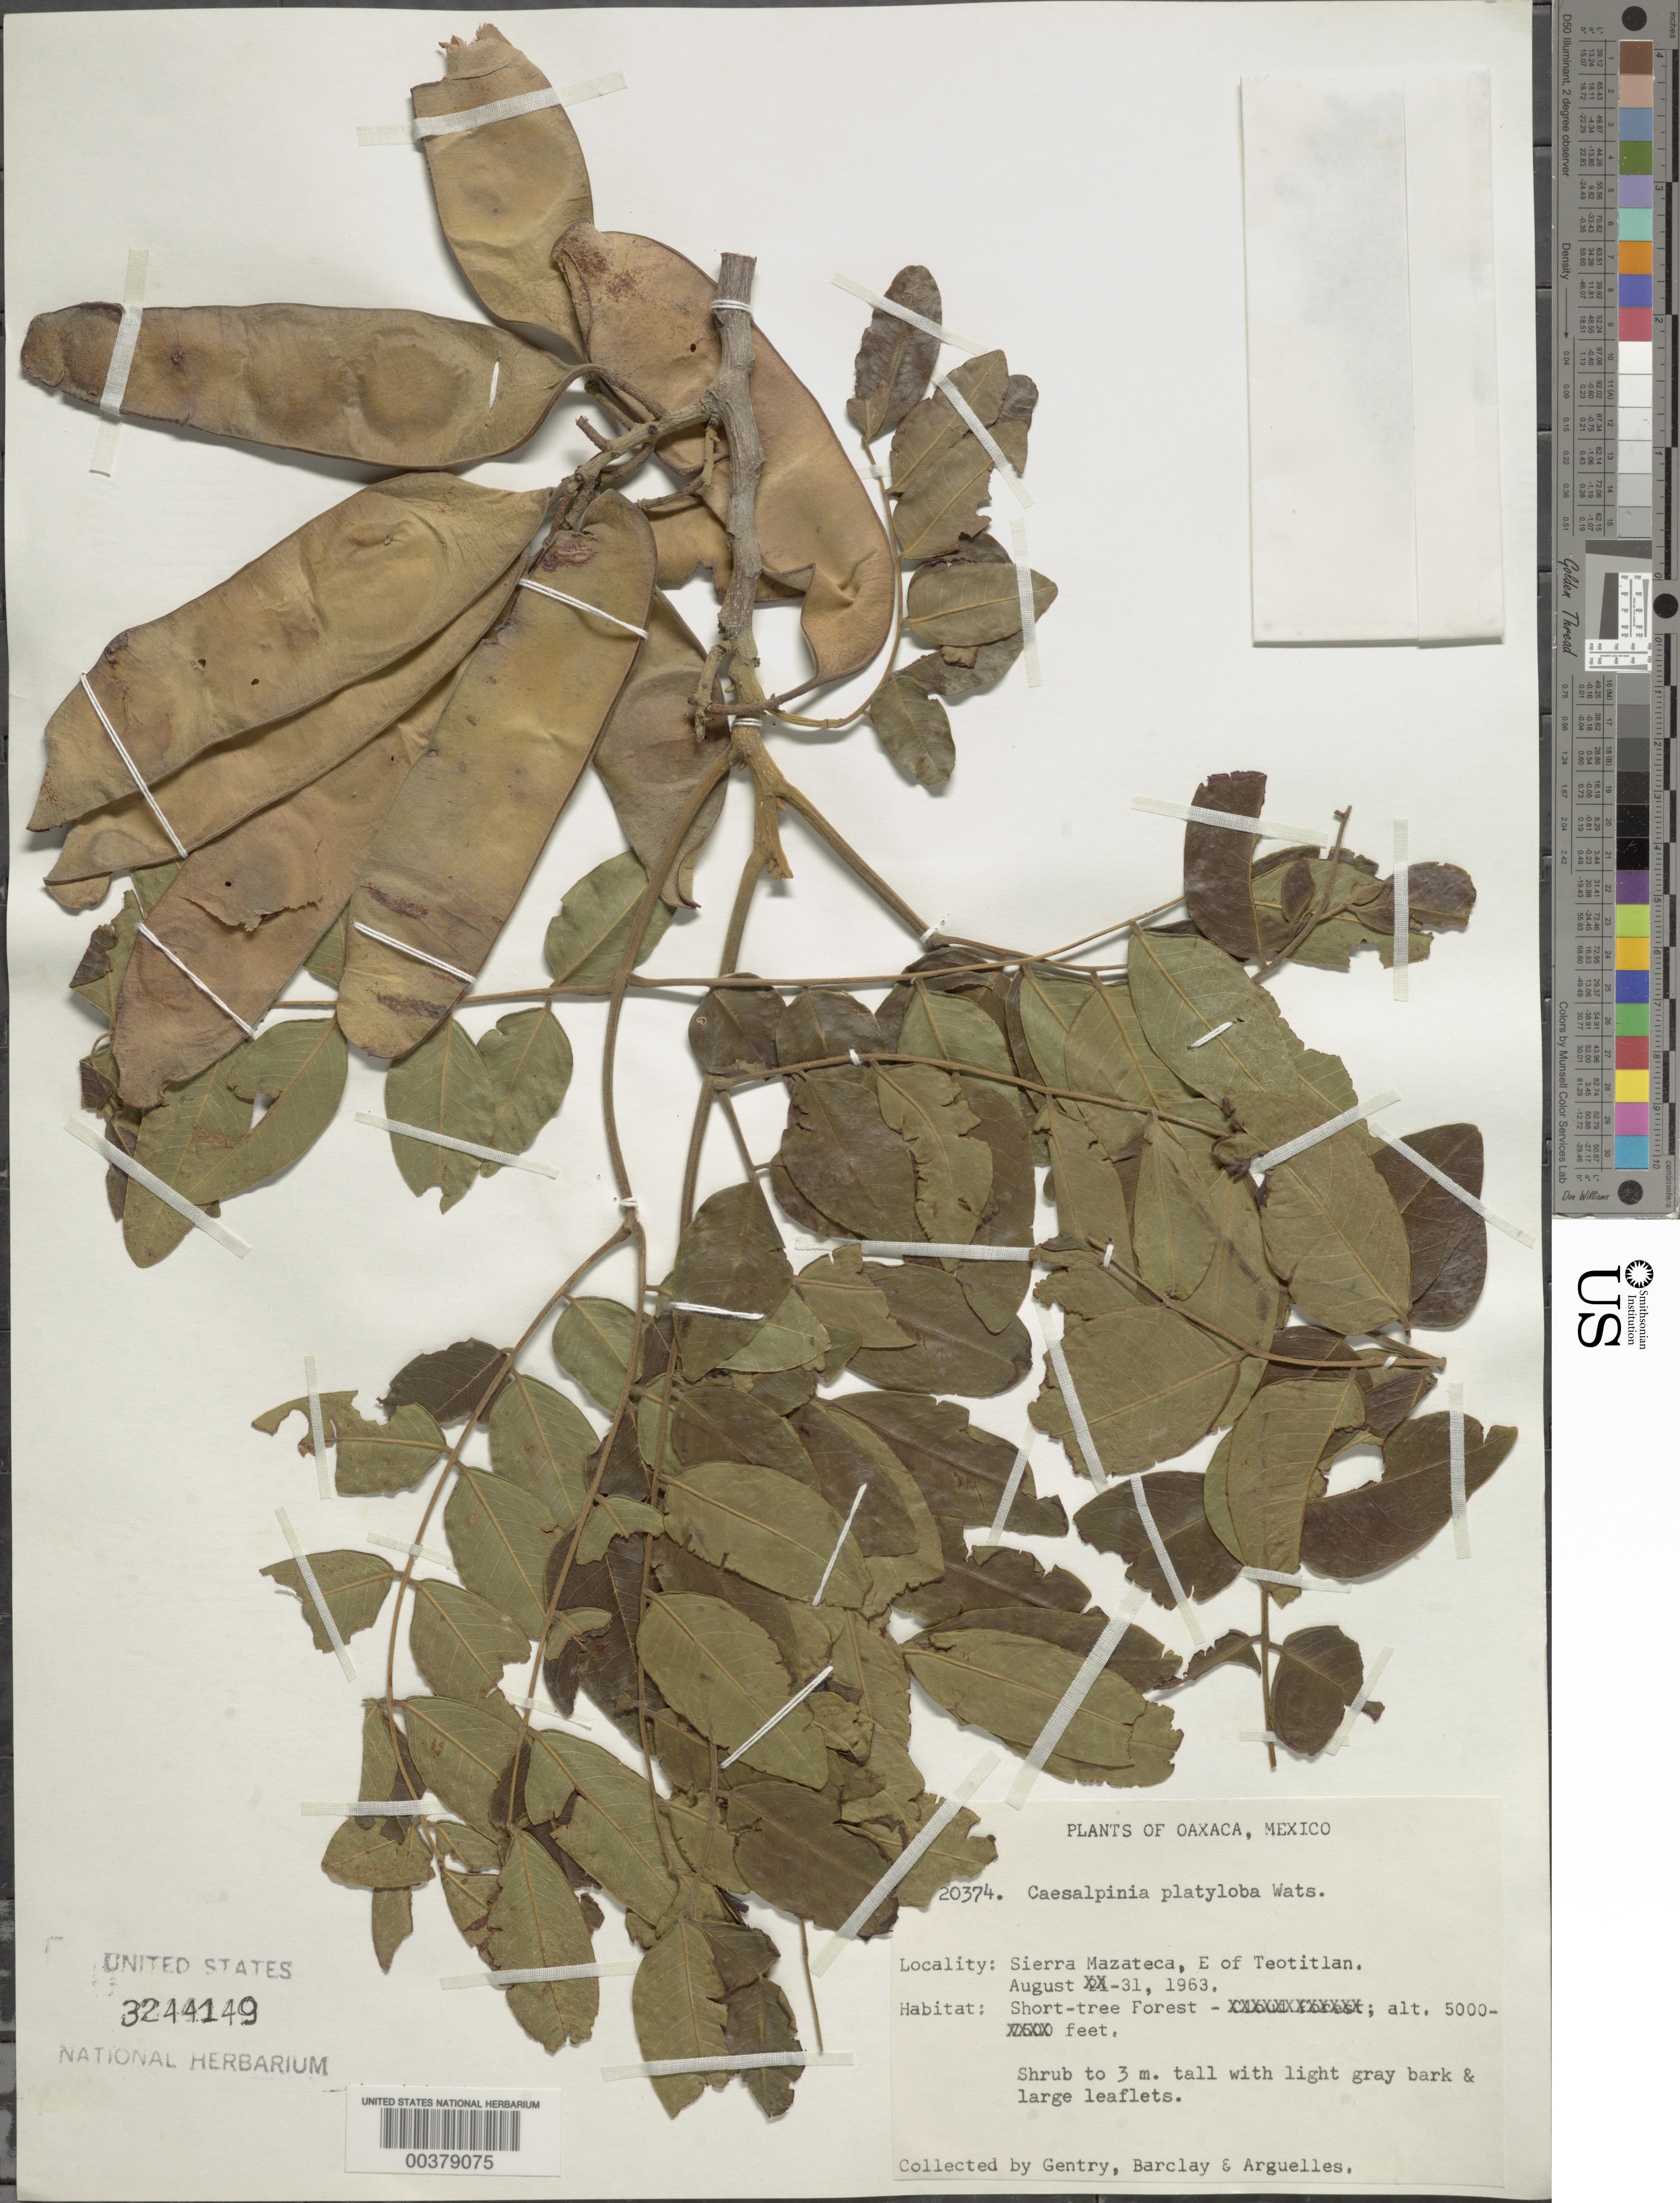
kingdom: Plantae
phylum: Tracheophyta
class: Magnoliopsida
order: Fabales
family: Fabaceae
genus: Coulteria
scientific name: Coulteria platyloba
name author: (S. Watson) N. Zamora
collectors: H. S. Gentry, A. S. Barclay & J. Arguelles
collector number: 20374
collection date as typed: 31 Aug 1963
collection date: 1963-08-31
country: Mexico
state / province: Oaxaca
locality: Sierra mazateca, E of Teotitlan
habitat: Short tree forest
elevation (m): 1524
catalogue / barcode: US 3244149